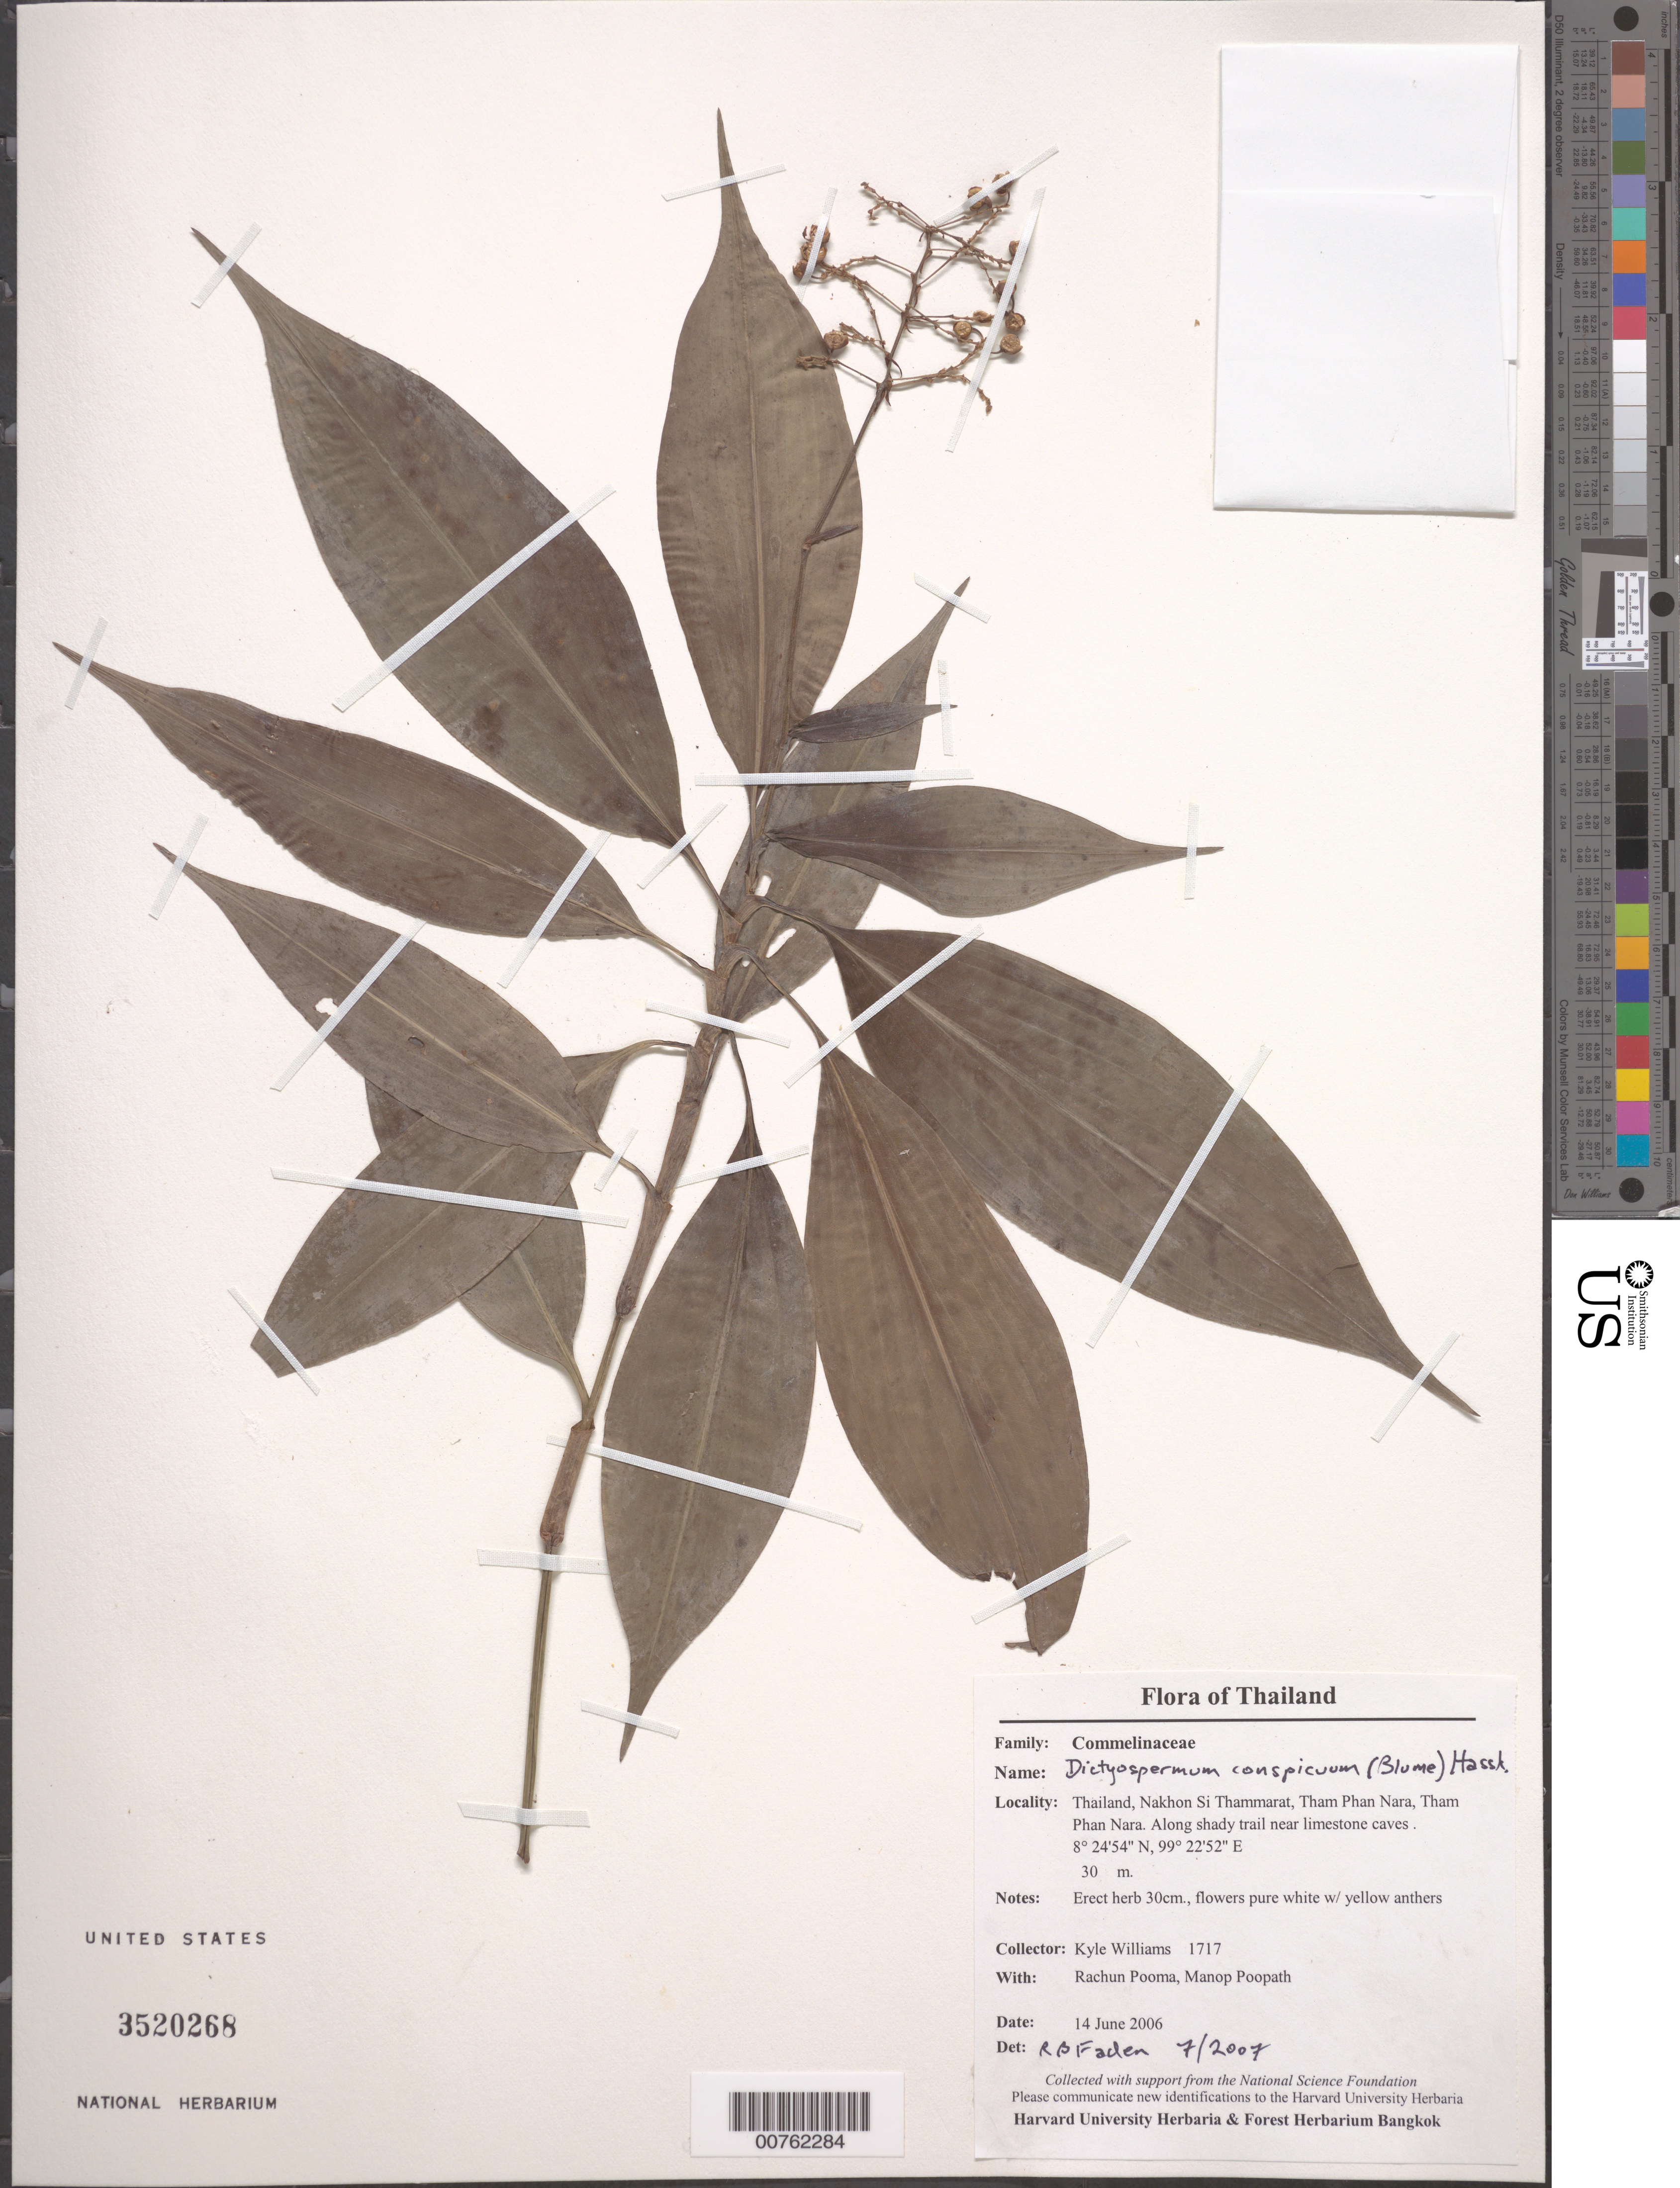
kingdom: Plantae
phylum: Tracheophyta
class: Liliopsida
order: Commelinales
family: Commelinaceae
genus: Dictyospermum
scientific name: Dictyospermum conspicuum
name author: (Blume) Hassk.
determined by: Faden, Robert B., (US), Smithsonian Institution - National Museum of Natural History (UNITED STATES)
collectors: K. J. Williams et al.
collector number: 1717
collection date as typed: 14 Jun 2006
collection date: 2006-06-14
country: Thailand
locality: Nakhon Si Thammarart, Tharn Phan Nara, Tham Phan Nara.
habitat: Along shady trail near limestone caves.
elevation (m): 30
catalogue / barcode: US 3520268